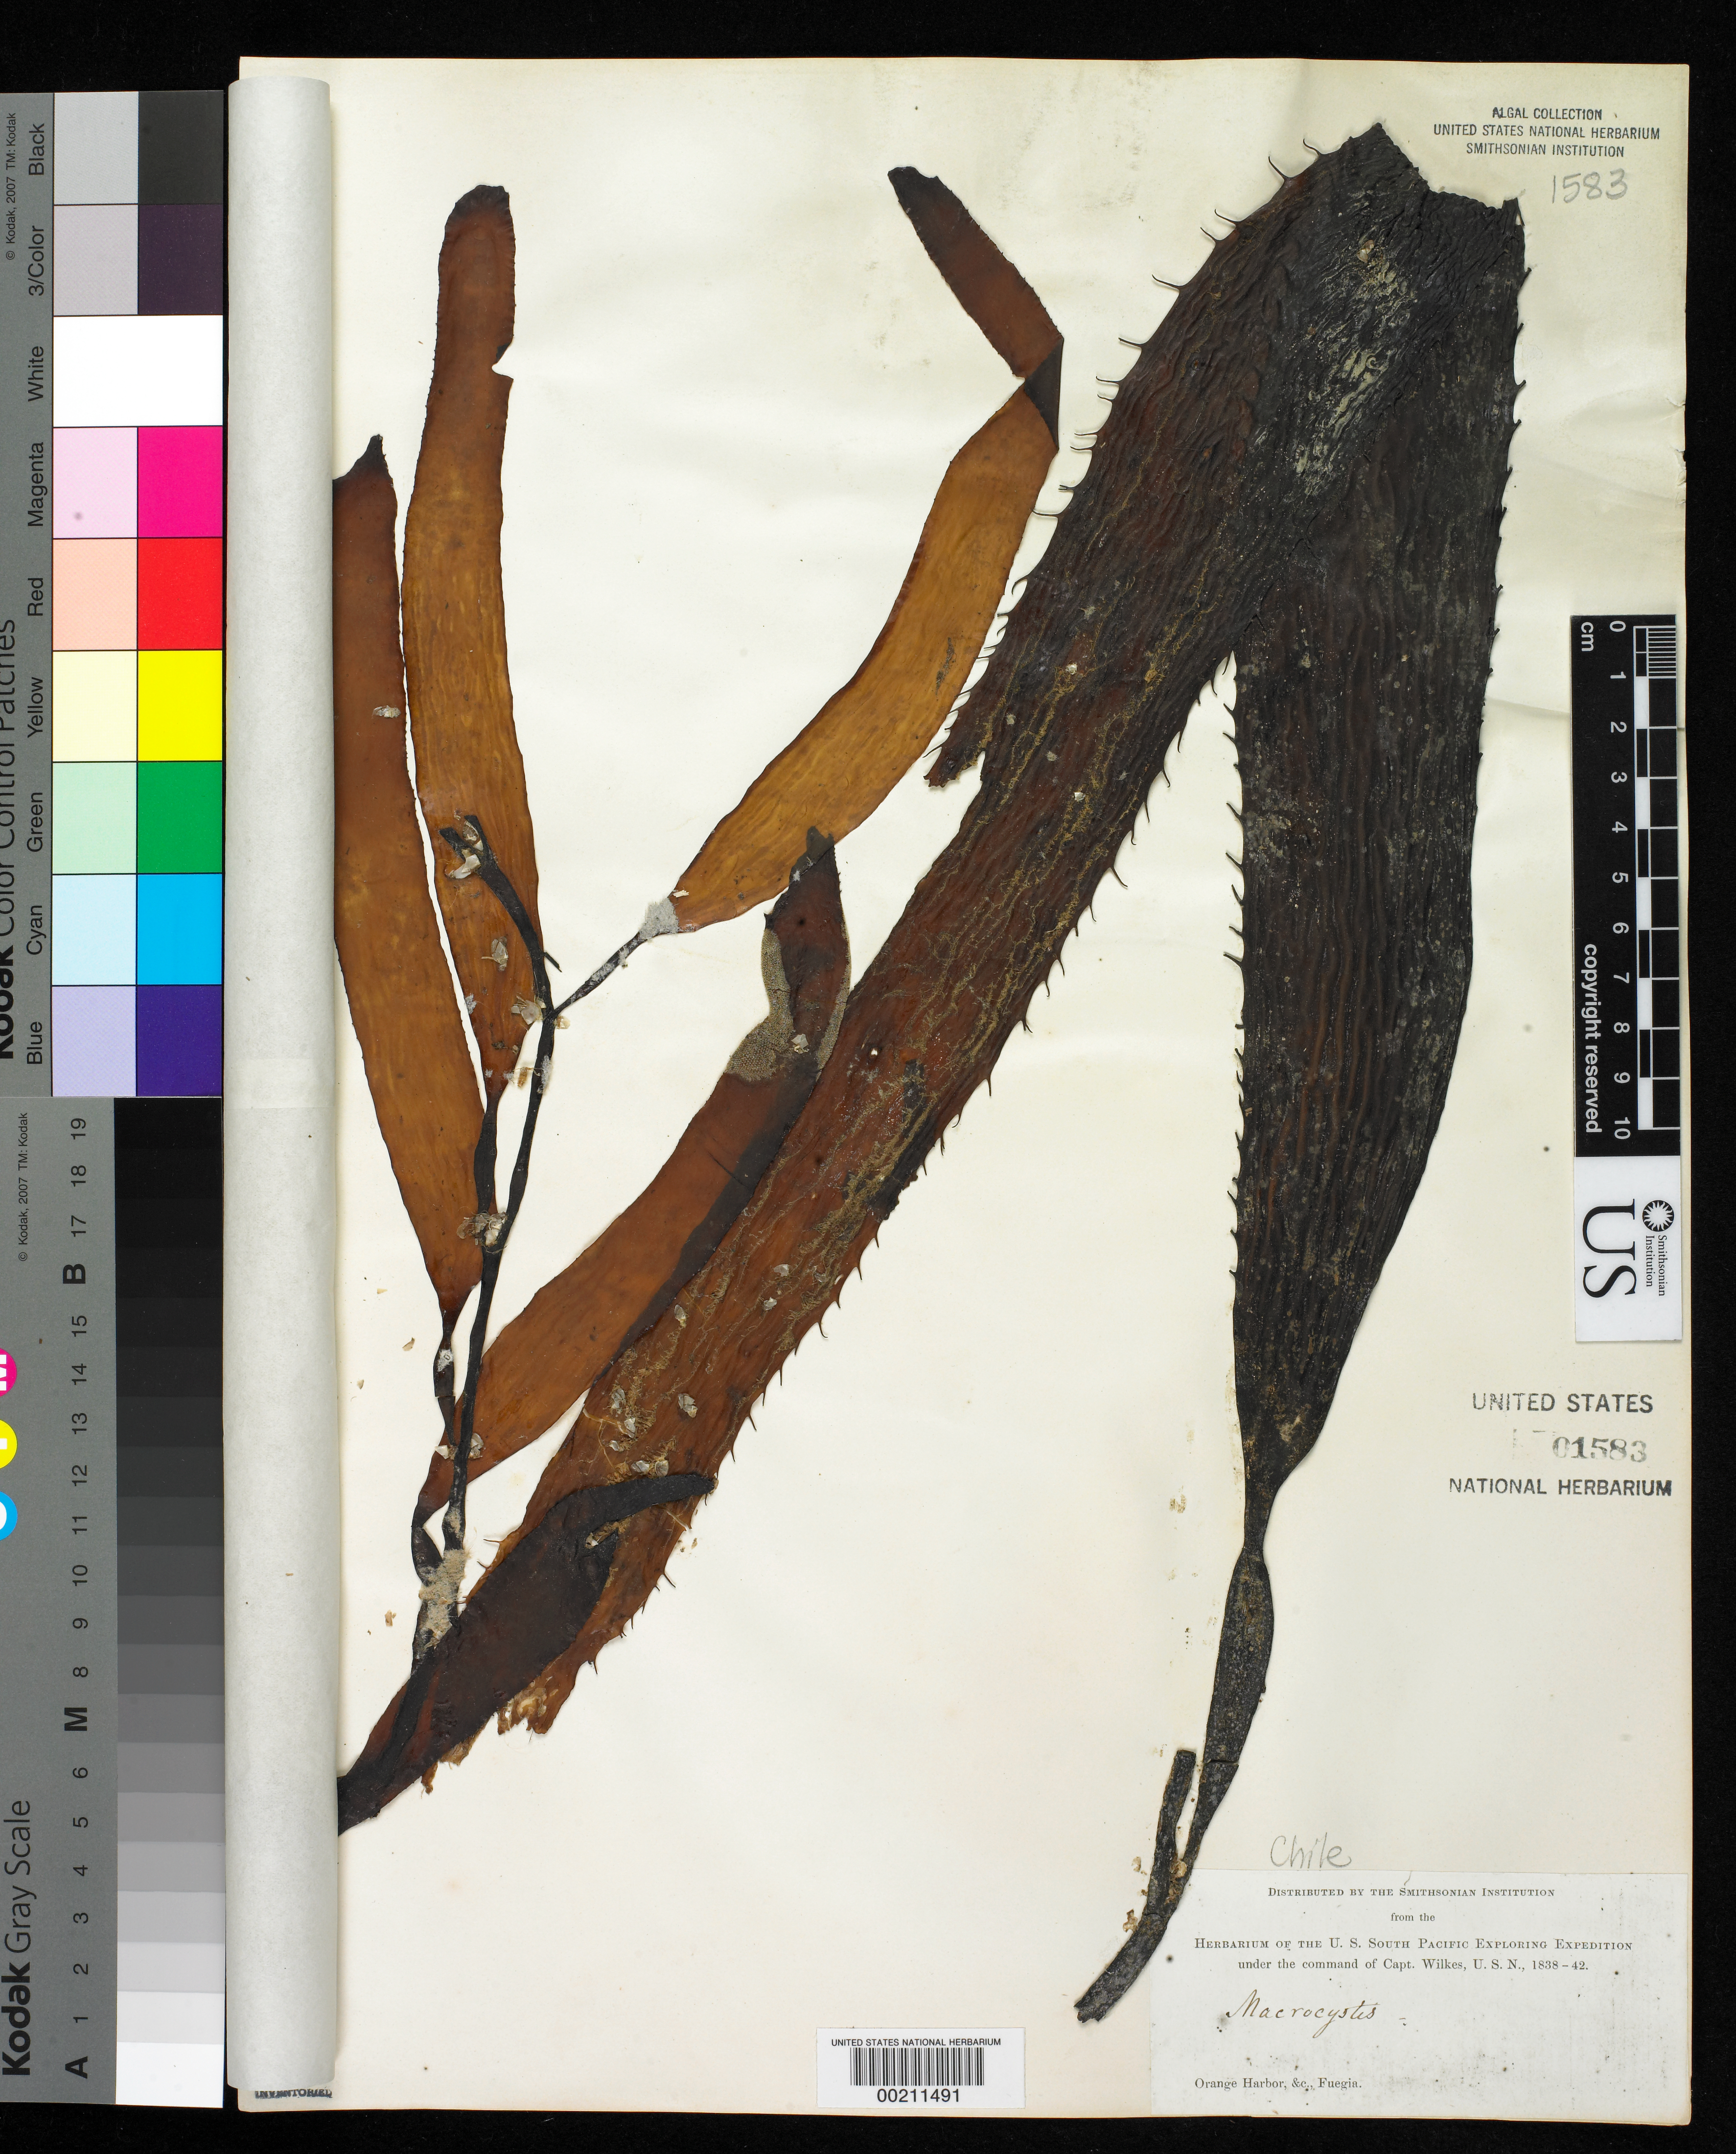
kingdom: Chromista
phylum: Ochrophyta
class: Phaeophyceae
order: Laminariales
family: Laminariaceae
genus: Macrocystis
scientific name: Macrocystis sp.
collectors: W. D. Brackenridge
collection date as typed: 1838 to -- --- 1839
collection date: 1838/1839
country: Chile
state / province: Magallanes y de la Antártica Chilena (XII)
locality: Orange Harbor, Tierra del Fuego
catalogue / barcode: US 1583